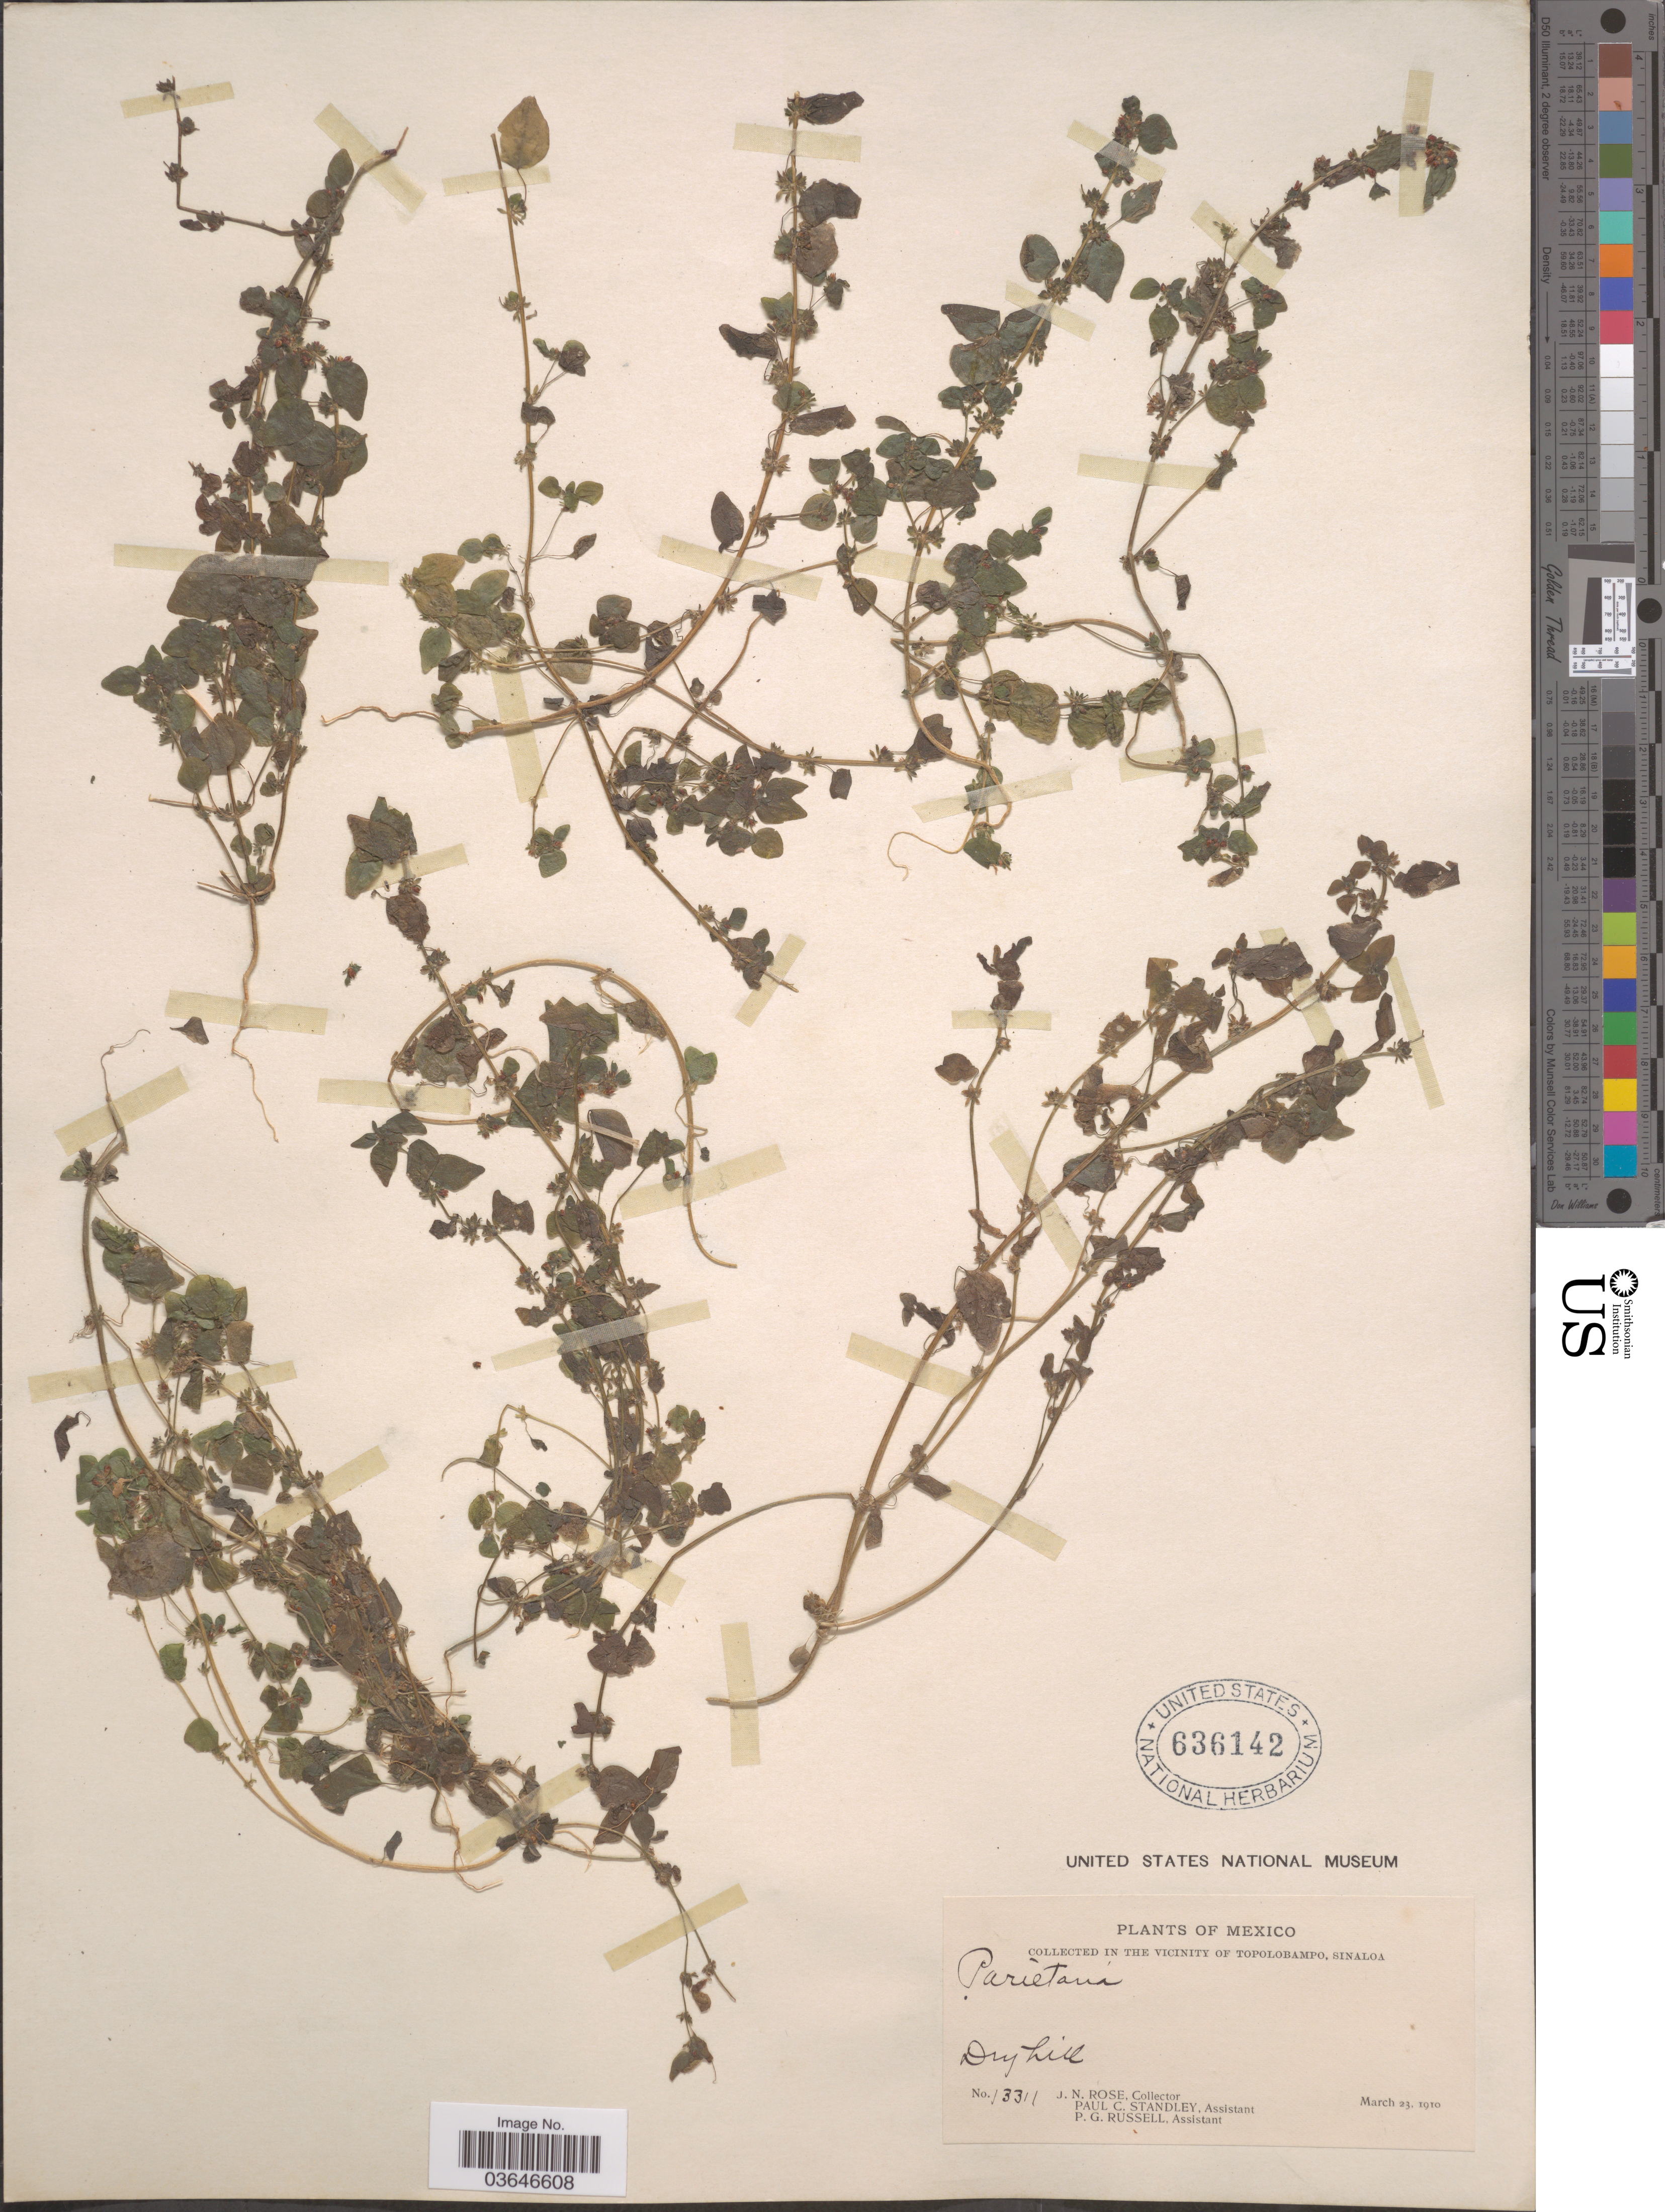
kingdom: Plantae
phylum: Tracheophyta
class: Magnoliopsida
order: Rosales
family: Urticaceae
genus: Parietaria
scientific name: Parietaria sp.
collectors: J. N. Rose, P. C. Standley & P. G. Russell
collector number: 13311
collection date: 1910-03-23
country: Mexico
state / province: Sinaloa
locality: Vicinity of Topolobampo.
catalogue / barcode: US 636142